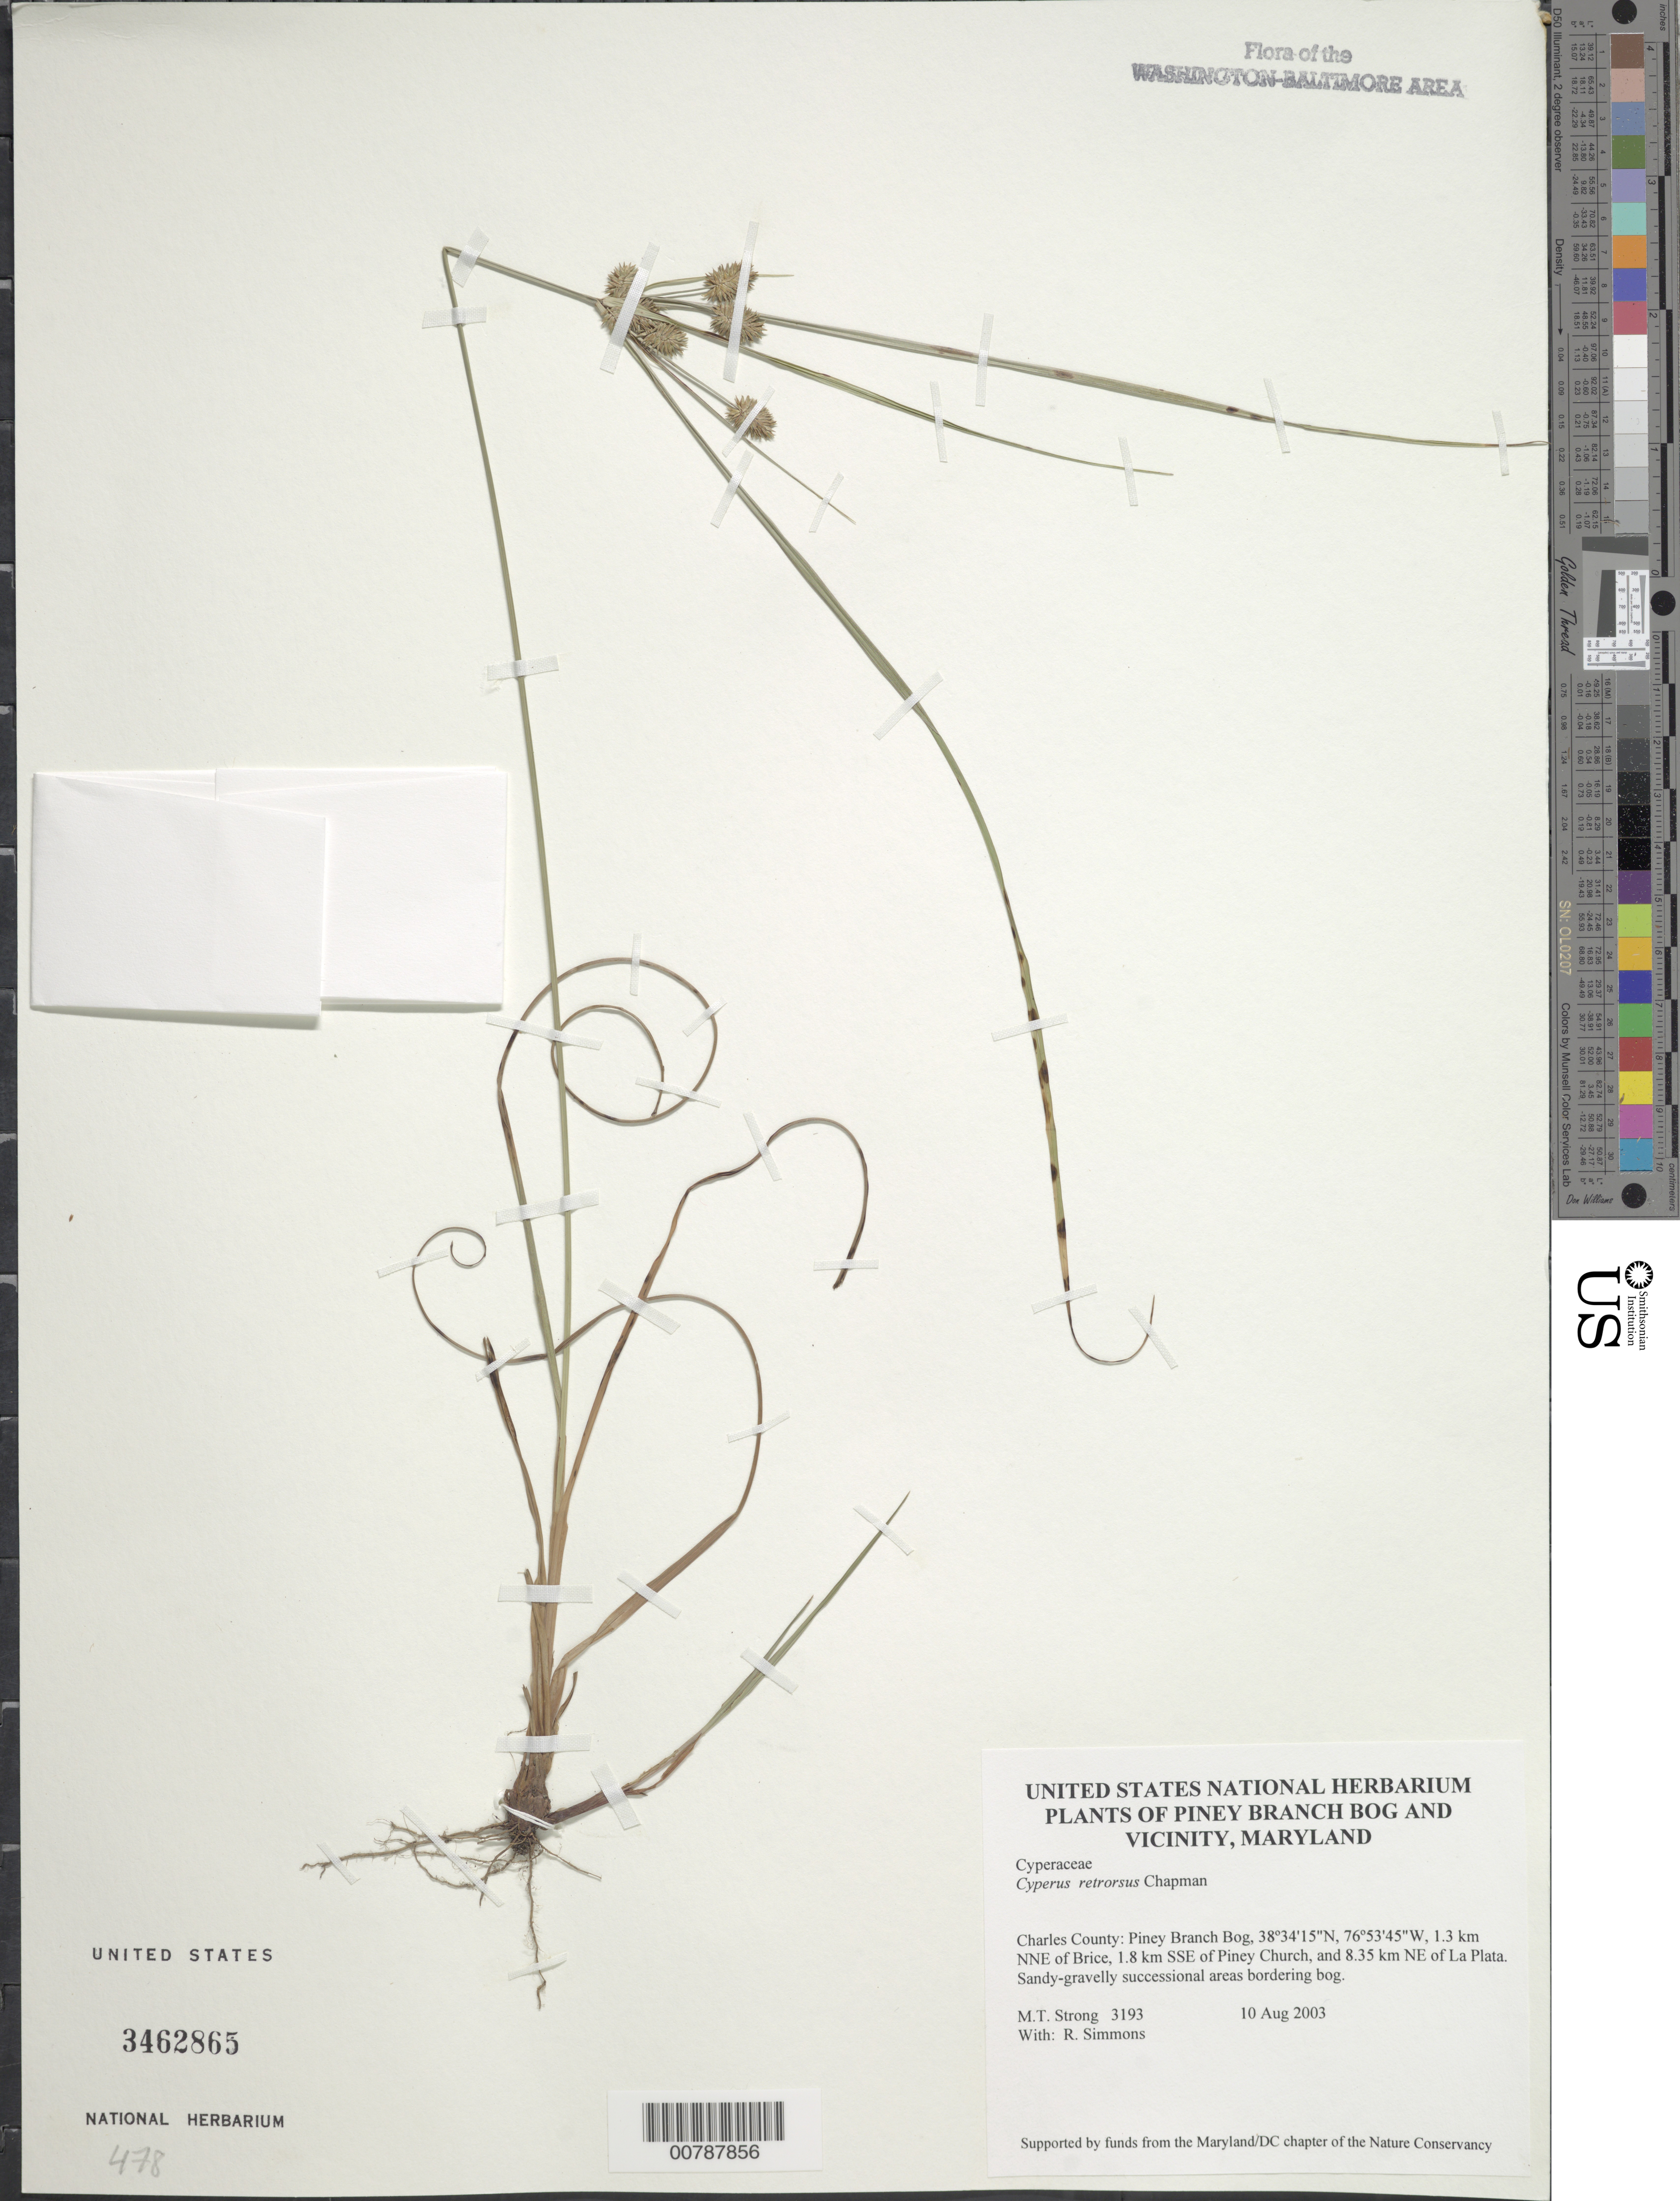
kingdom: Plantae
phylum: Tracheophyta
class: Liliopsida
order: Poales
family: Cyperaceae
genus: Cyperus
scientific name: Cyperus retrorsus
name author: Chapm.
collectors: M. T. Strong & R. H. Simmons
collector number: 3193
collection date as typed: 10 Aug 2003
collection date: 2003-08-10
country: United States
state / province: Maryland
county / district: Charles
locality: Piney Branch Bog, 1.3 km NNE of Brice, 1.8 km SSE of Piney Church, and 8.35 km NE of La Plata.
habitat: Sandy-gravelly successional bordering bog.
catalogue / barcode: US 3462865